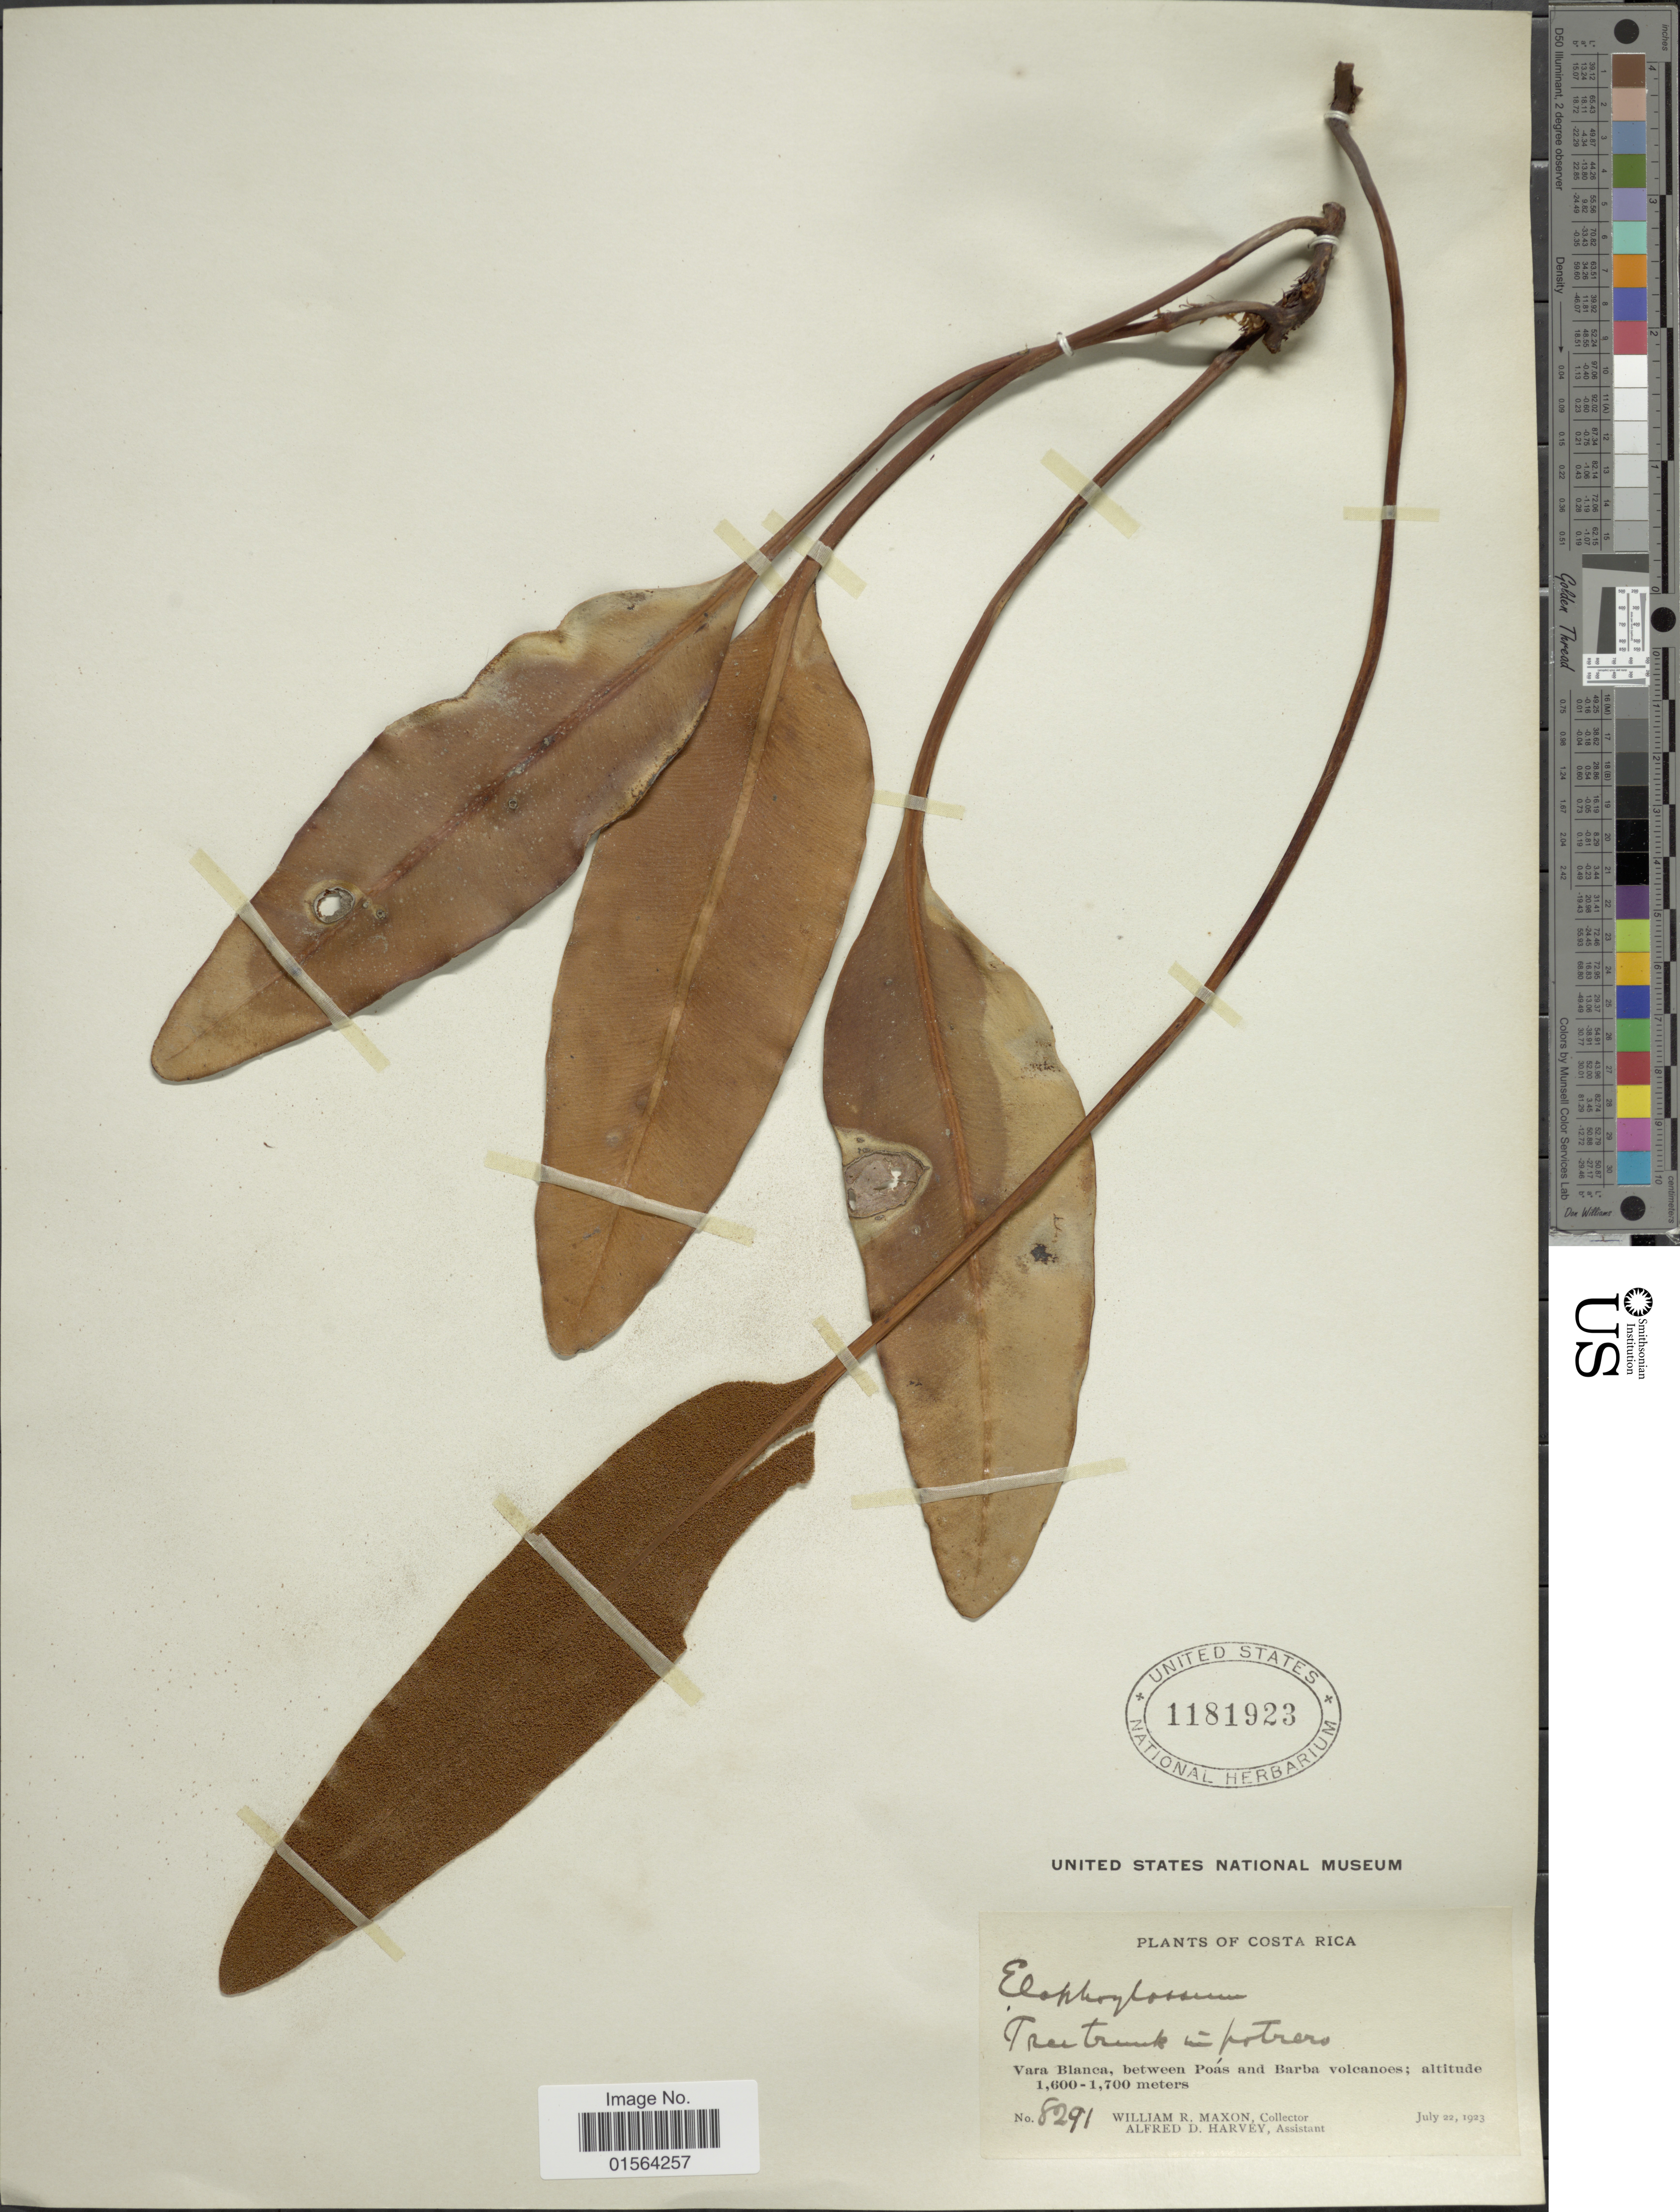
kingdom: Plantae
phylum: Tracheophyta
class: Polypodiopsida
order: Polypodiales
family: Dryopteridaceae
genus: Elaphoglossum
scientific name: Elaphoglossum lingua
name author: (C. Presl) Brack.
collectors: A. D. Harvey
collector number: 8291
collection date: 1923-07-22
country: Costa Rica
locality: Vara Blanca, between Poas and Barba volcanoes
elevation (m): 1600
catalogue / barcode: US 1181923